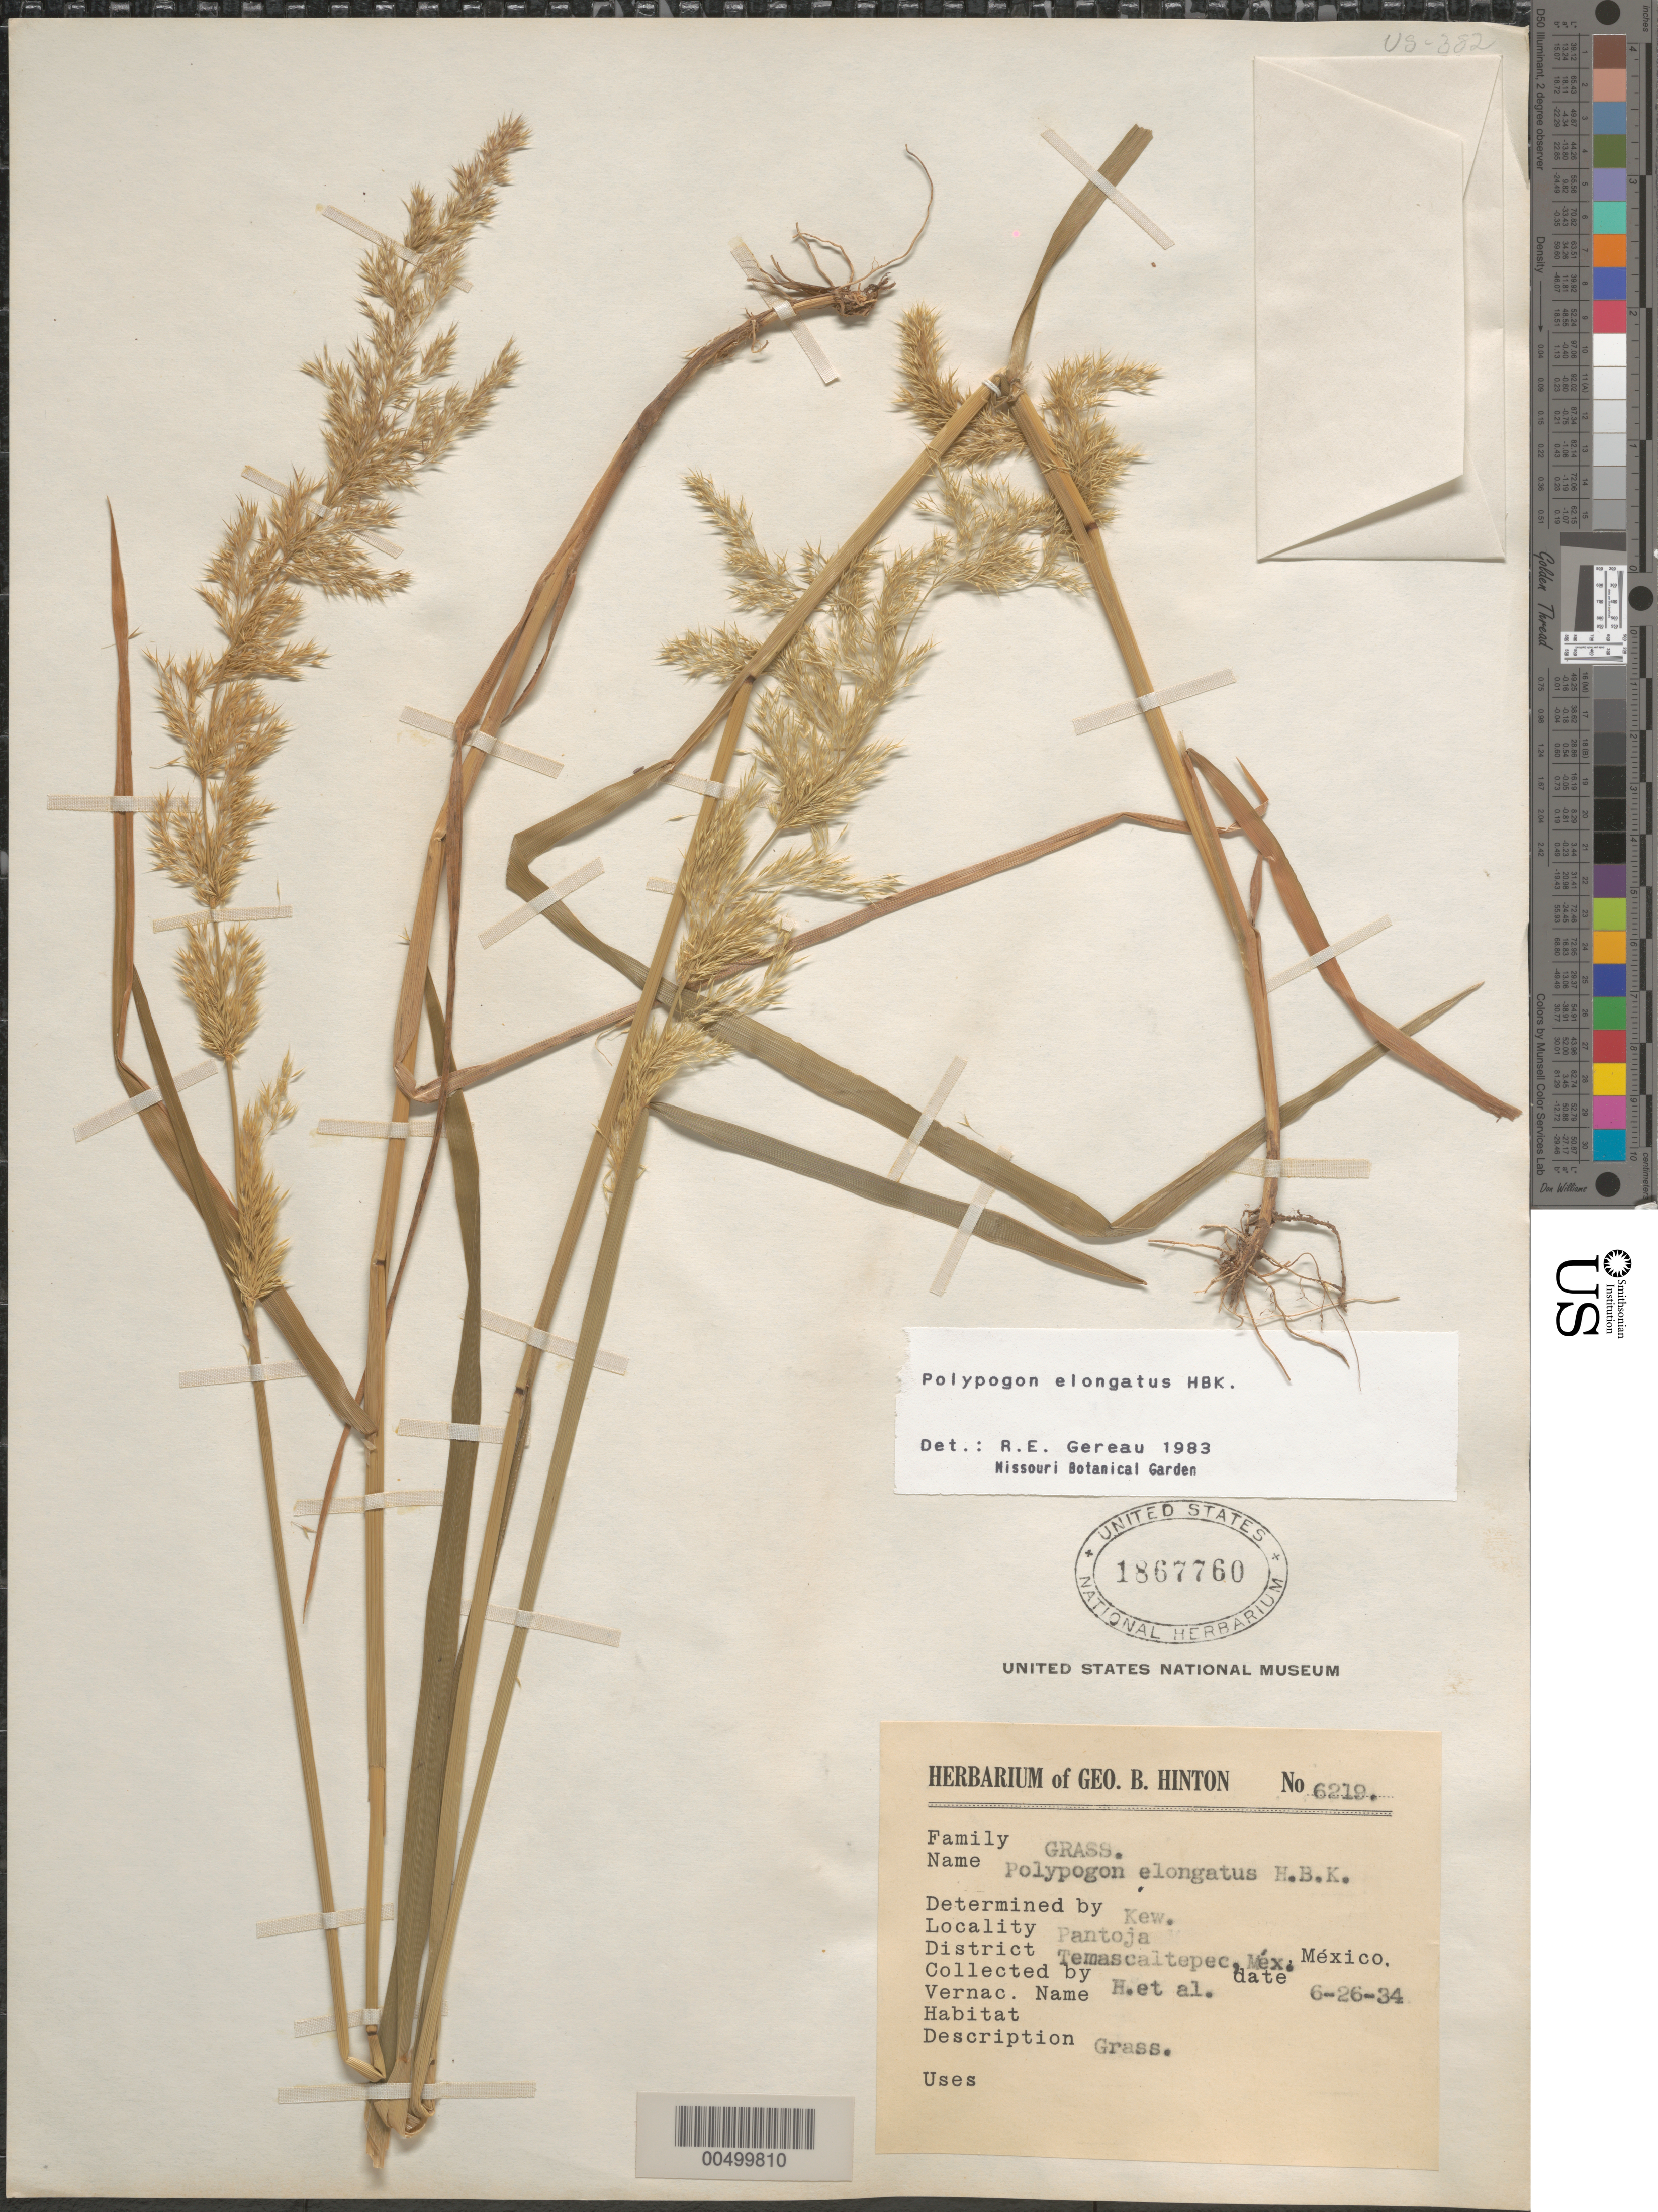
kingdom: Plantae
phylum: Tracheophyta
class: Liliopsida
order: Poales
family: Poaceae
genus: Chaetotropis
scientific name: Chaetotropis elongata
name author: (Kunth) Björkman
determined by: Poaceae Reorganization Project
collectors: G. B. Hinton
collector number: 6219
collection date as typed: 26 Jun 1934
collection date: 1934-06-26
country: Mexico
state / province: México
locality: Temascaltepec Dist, Pantoja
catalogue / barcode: US 1867760